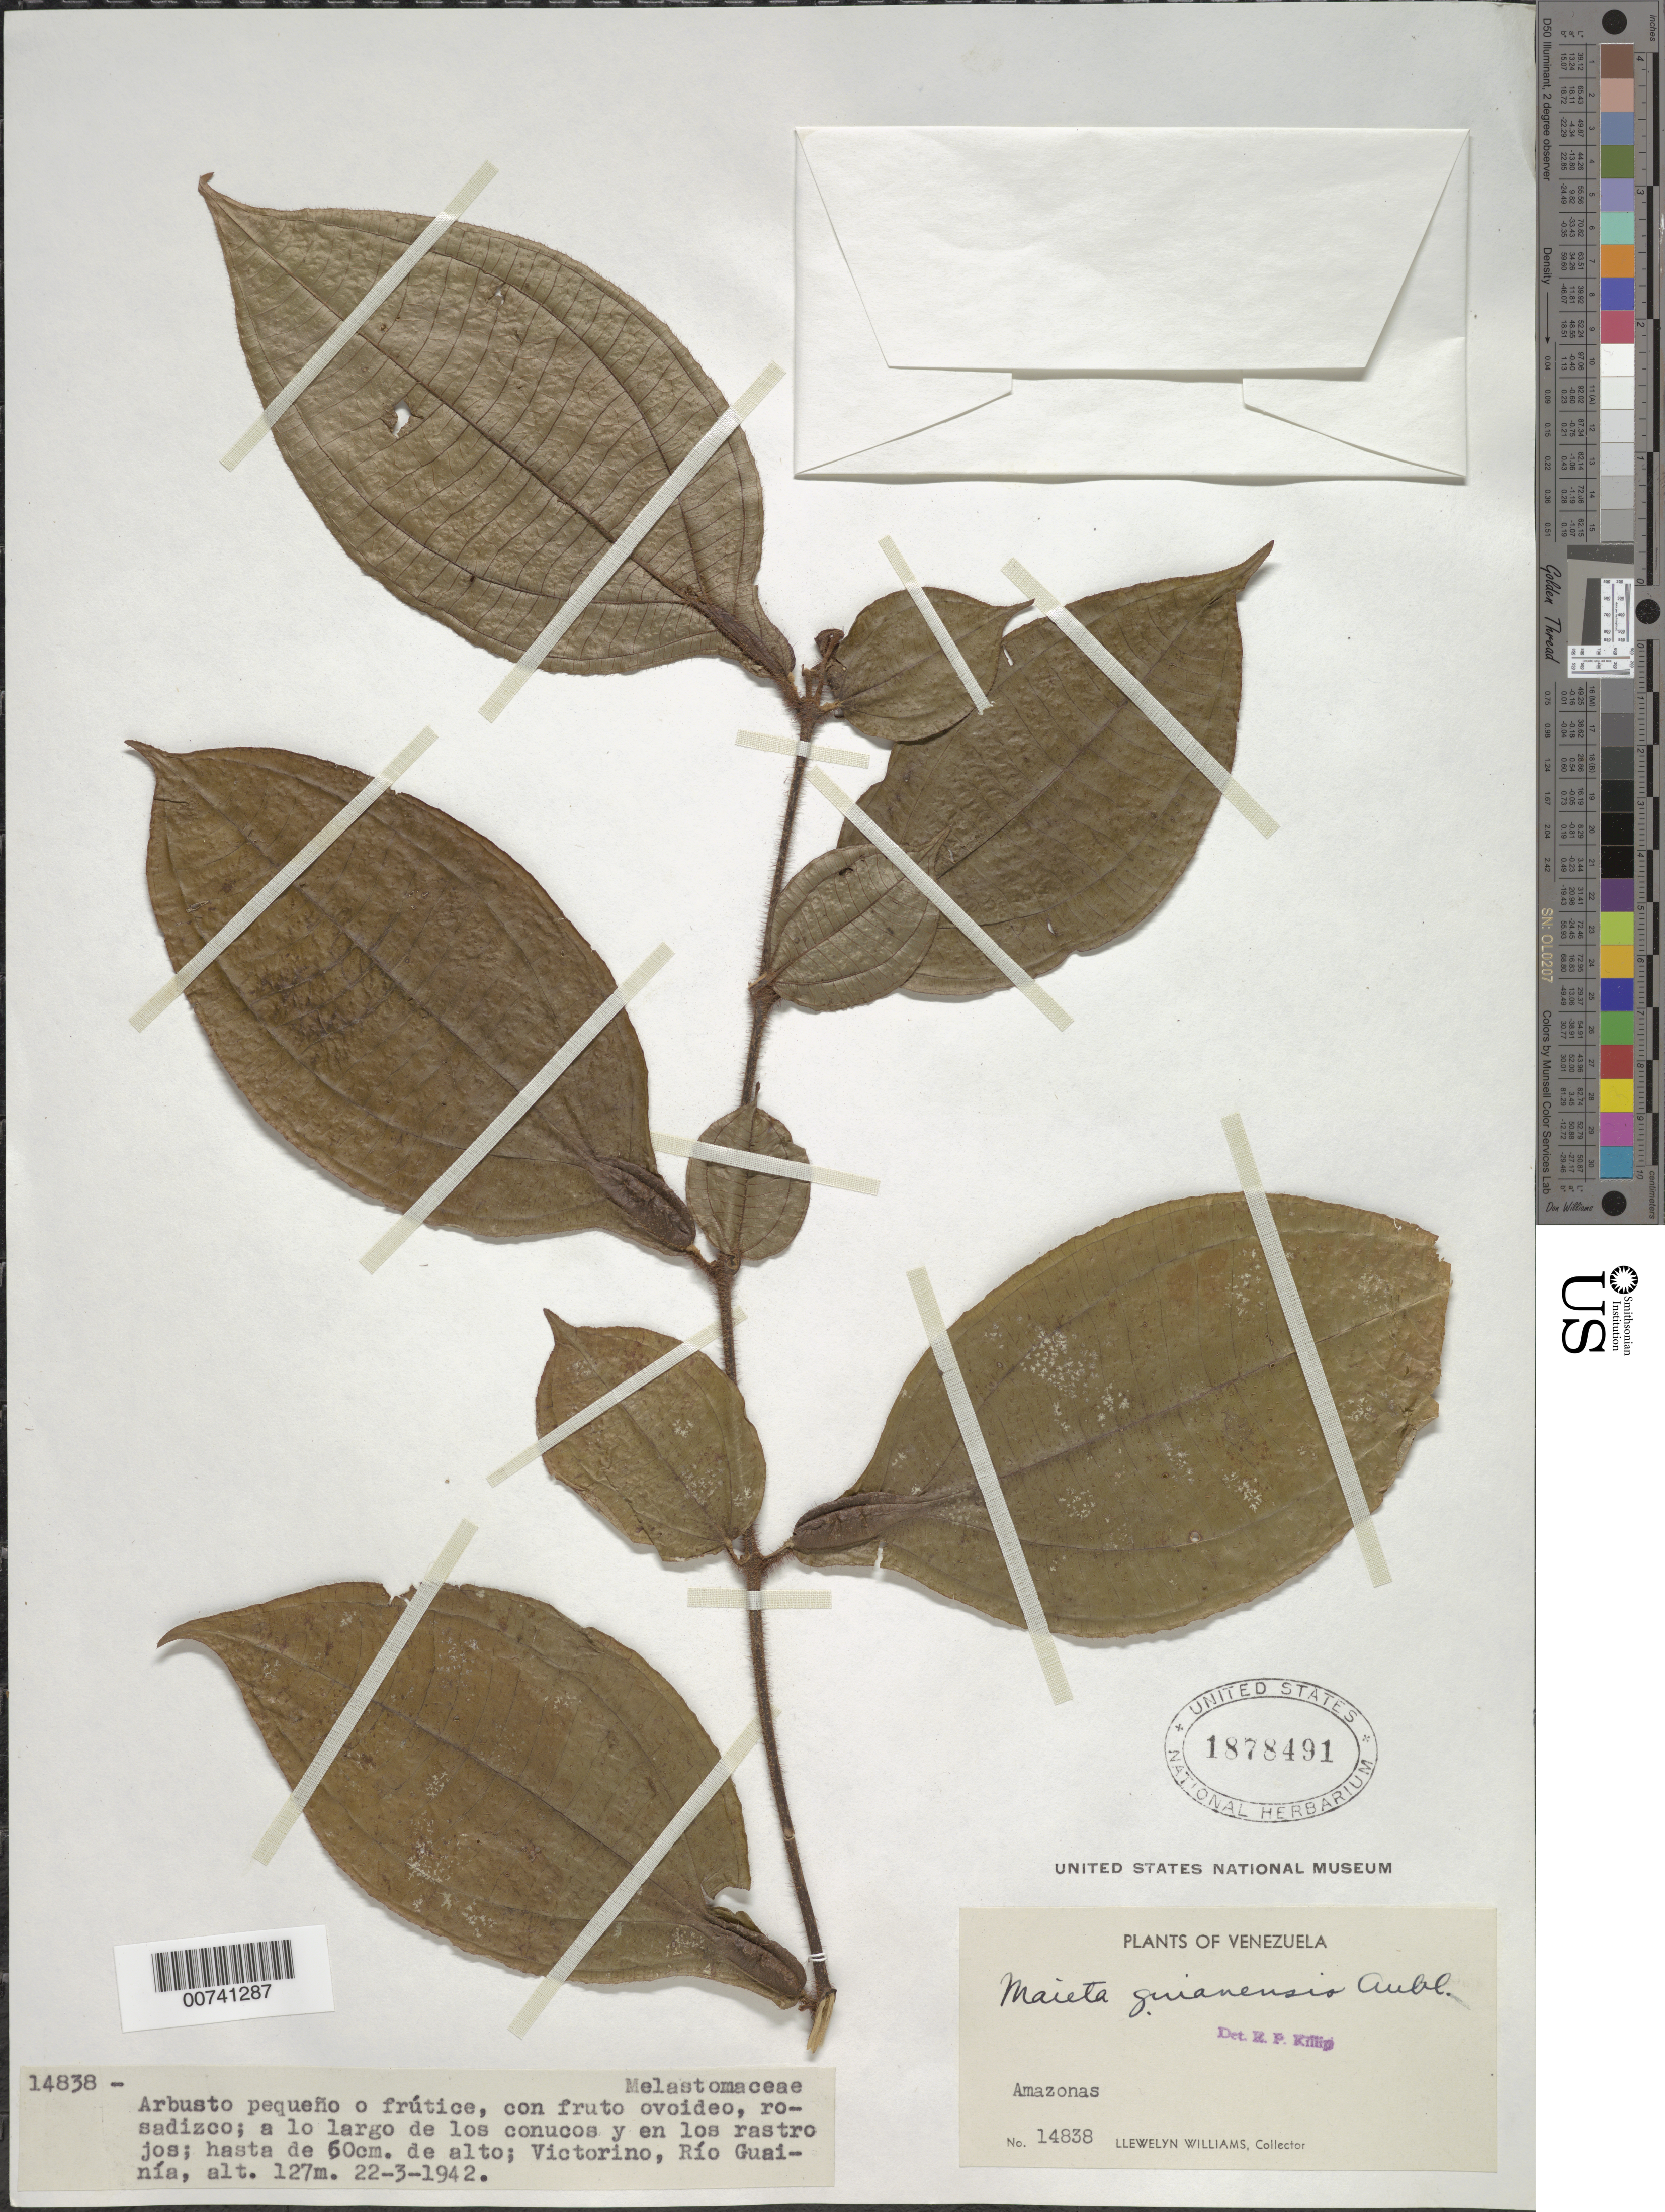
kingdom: Plantae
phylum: Tracheophyta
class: Magnoliopsida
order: Myrtales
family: Melastomataceae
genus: Maieta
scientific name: Maieta poeppigii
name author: Mart. ex Cogn.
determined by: Killip, Ellsworth P.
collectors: Ll. Williams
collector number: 14838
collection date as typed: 22-Mar-42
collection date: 1942-03-22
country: Venezuela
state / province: Amazonas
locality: Victorino, Río Guainía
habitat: Sombra de arboles altos en sitios frescos en selva alta fuera d las inundaciones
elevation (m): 127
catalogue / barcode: US 1878491